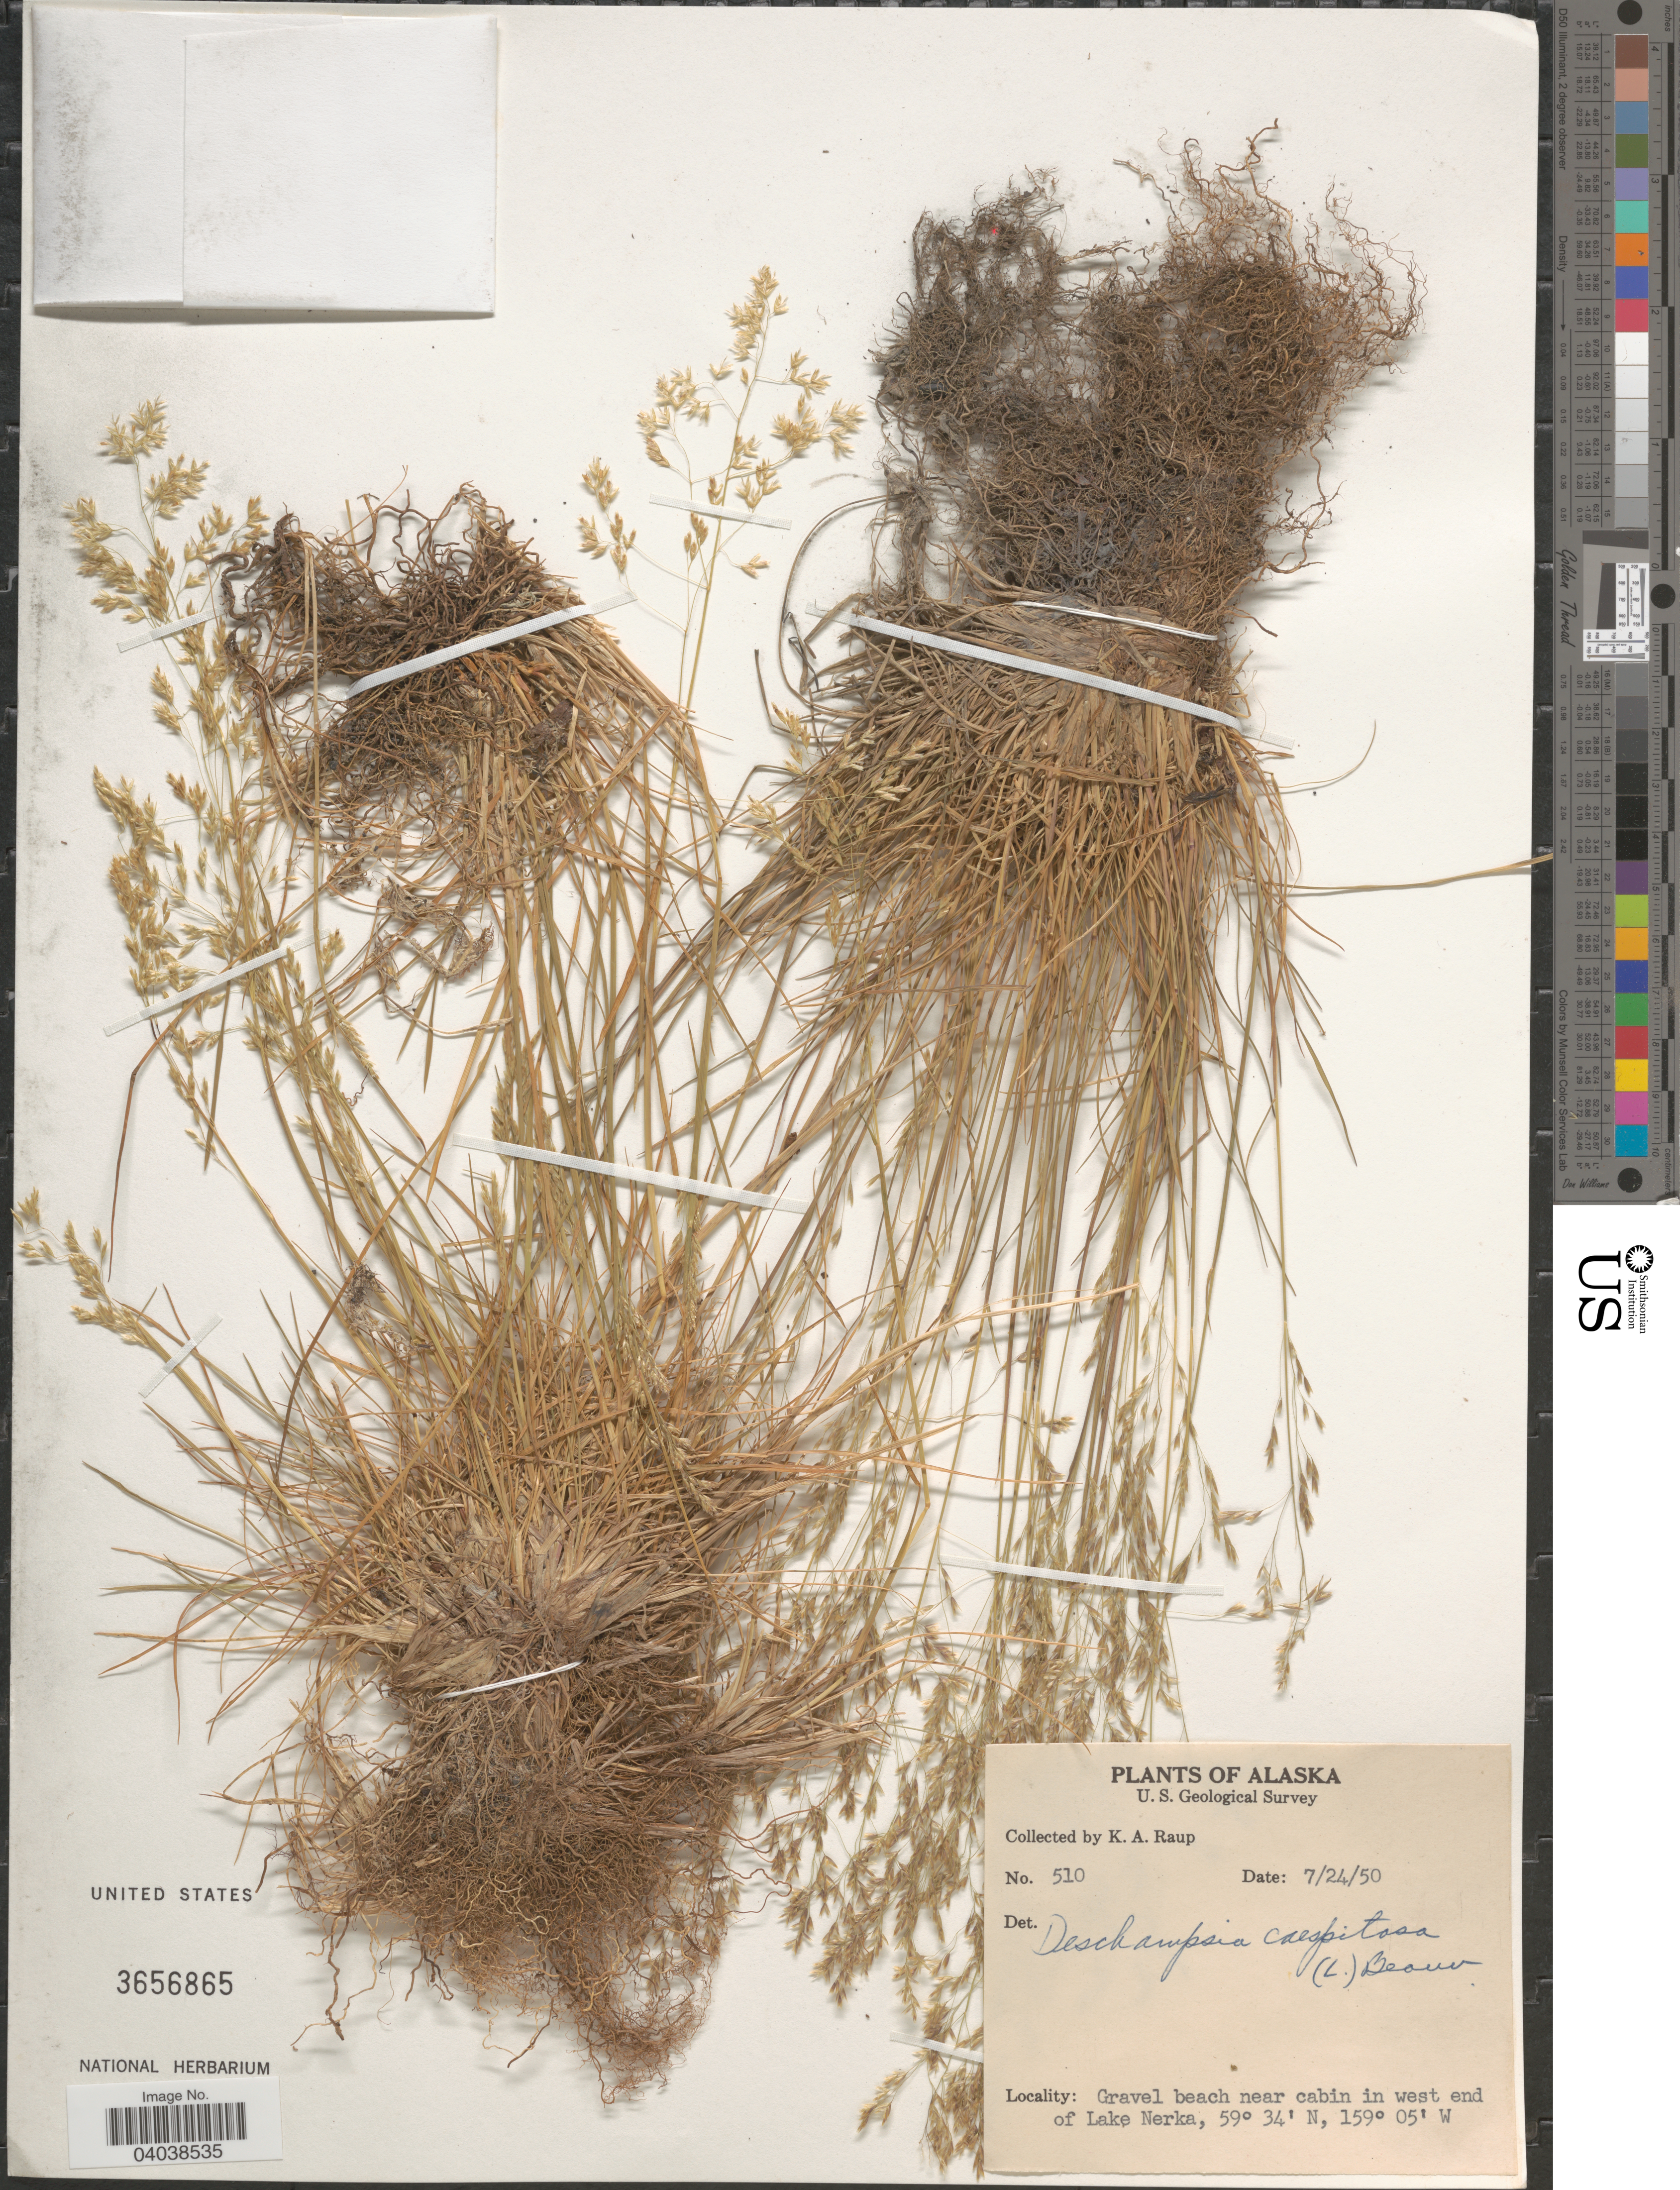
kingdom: Plantae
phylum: Tracheophyta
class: Liliopsida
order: Poales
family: Poaceae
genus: Deschampsia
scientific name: Deschampsia cespitosa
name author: (L.) P. Beauv.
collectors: K. Raup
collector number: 510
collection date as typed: Transcribed d/m/y: 24/7/50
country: United States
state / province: Alaska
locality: Gravel beach near cabin in west end of Lake Nerka.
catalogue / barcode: US 3656865